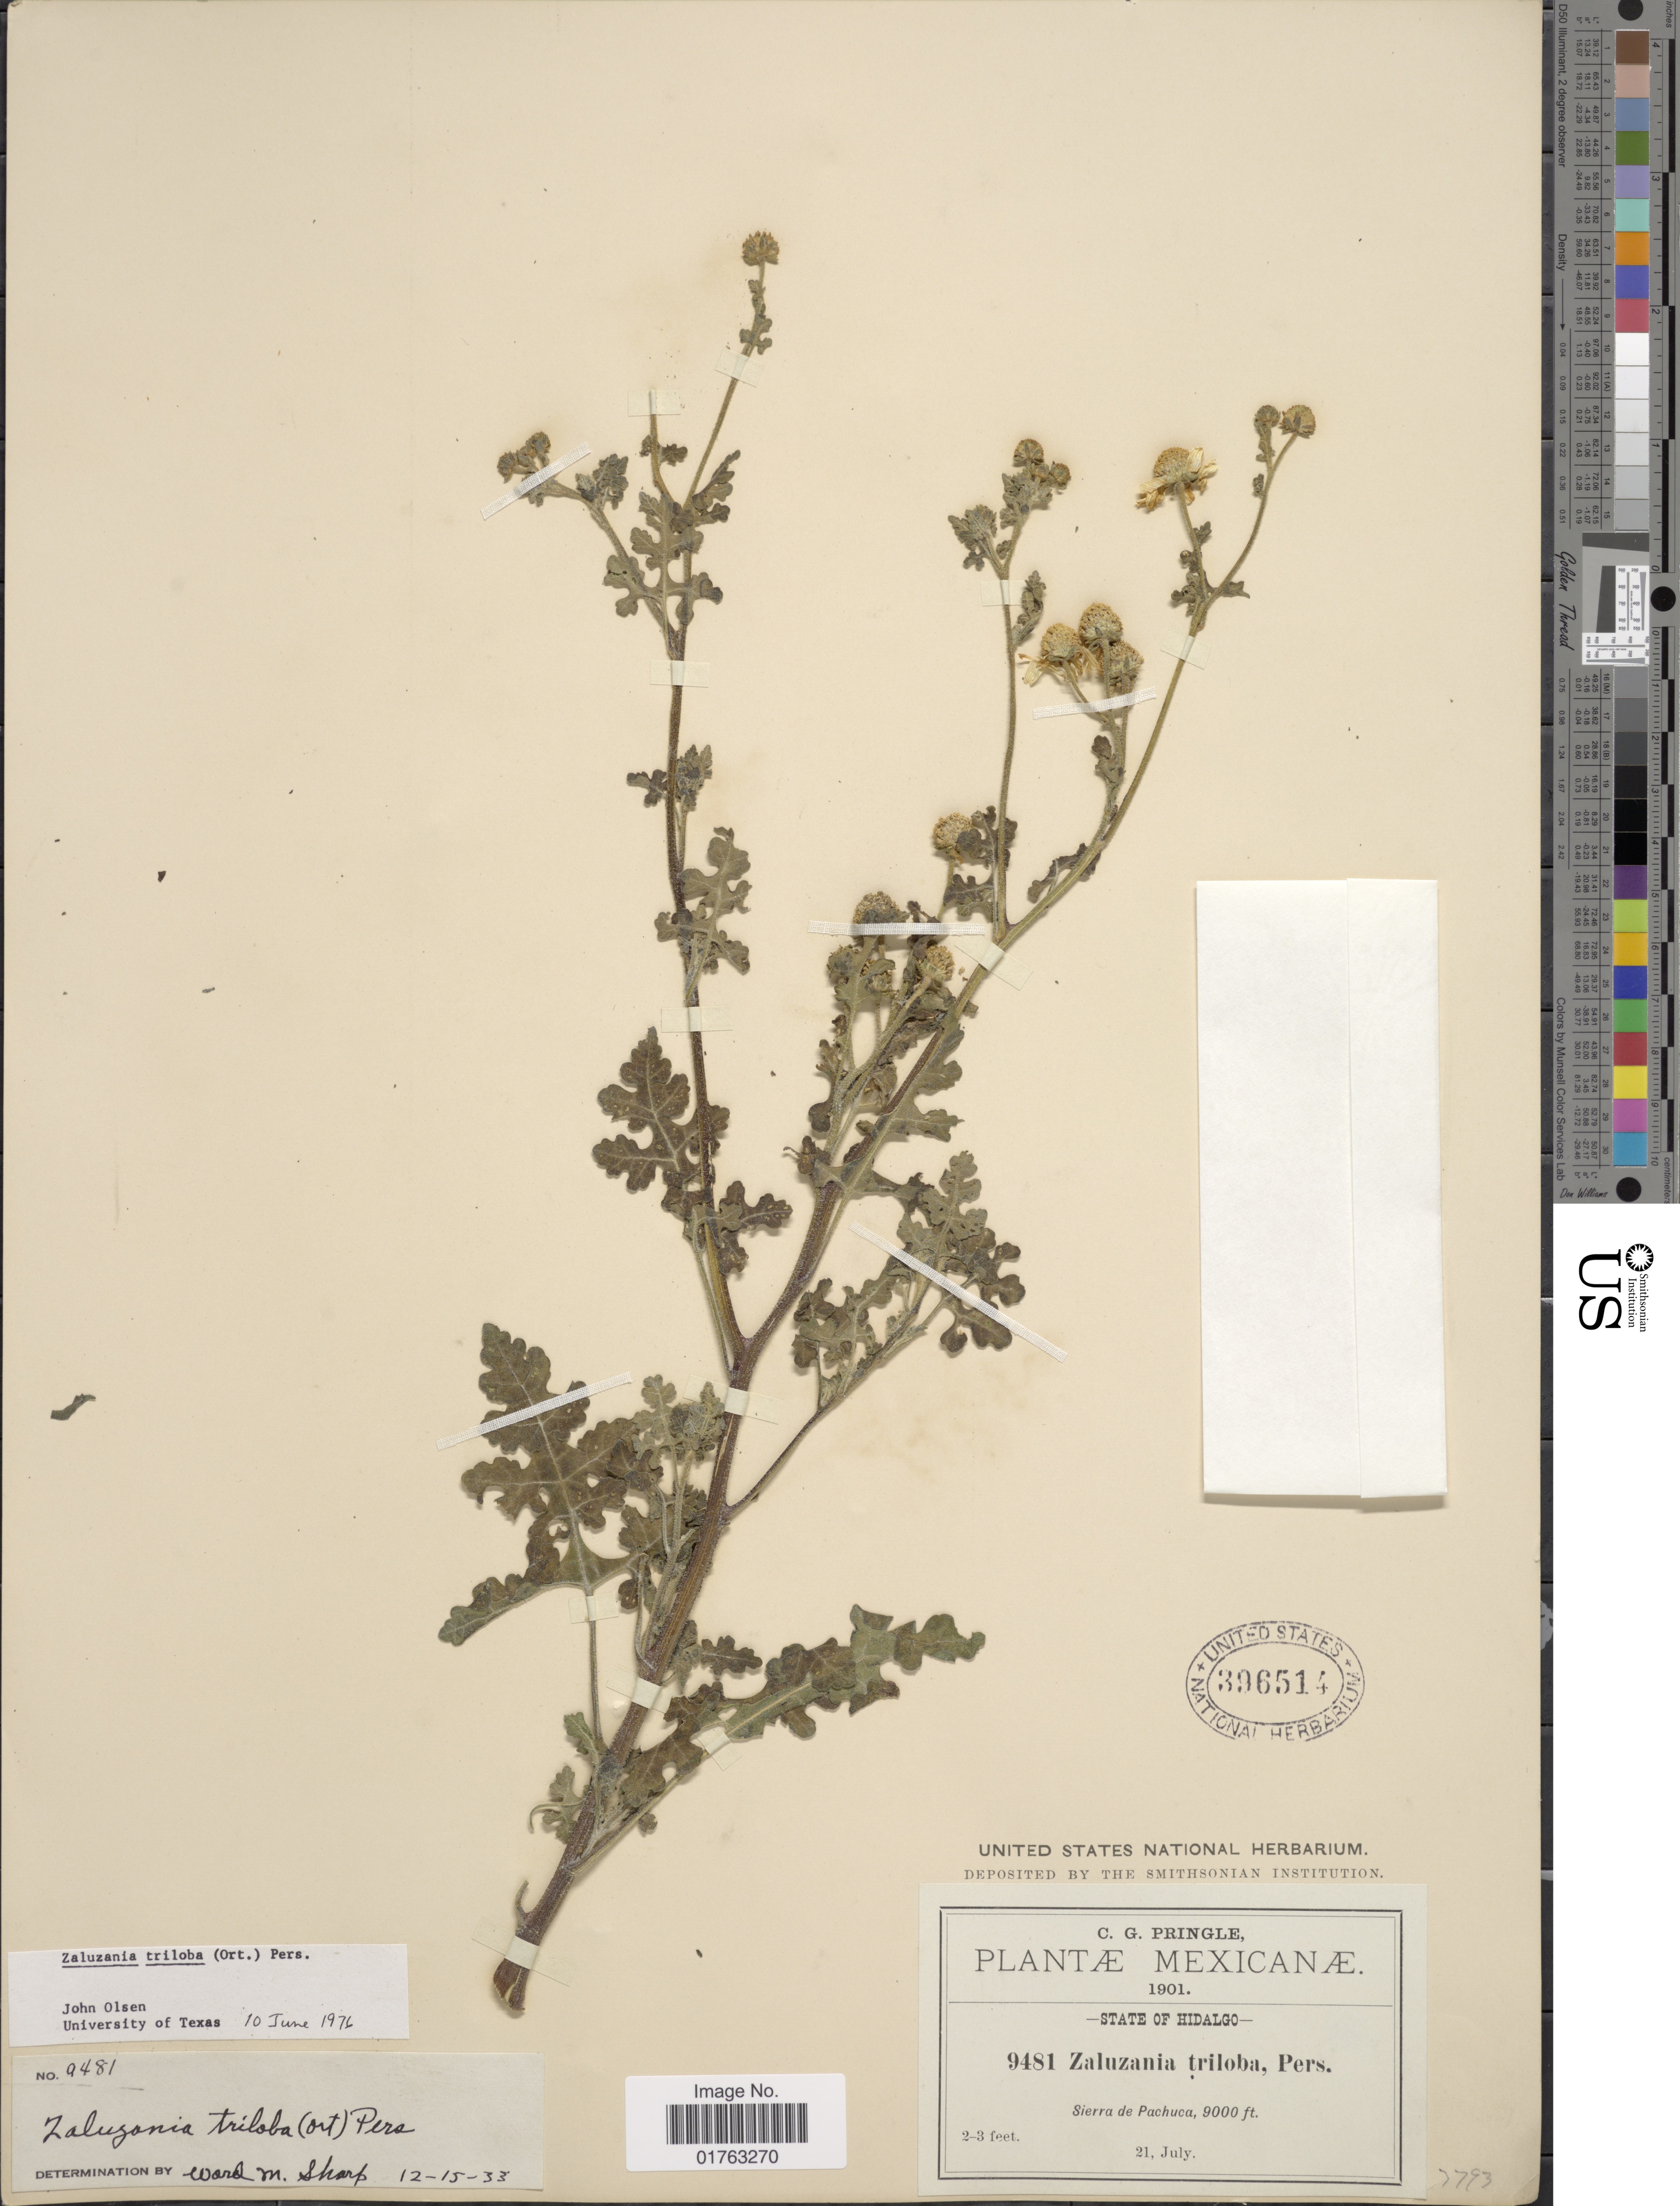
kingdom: Plantae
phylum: Tracheophyta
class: Magnoliopsida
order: Asterales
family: Asteraceae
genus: Zaluzania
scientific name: Zaluzania triloba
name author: (Ortega) Pers.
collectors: C. G. Pringle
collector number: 9481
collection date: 1901-07-21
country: Mexico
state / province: Hidalgo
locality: Sierra de Pachuca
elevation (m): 2743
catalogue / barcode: US 396514